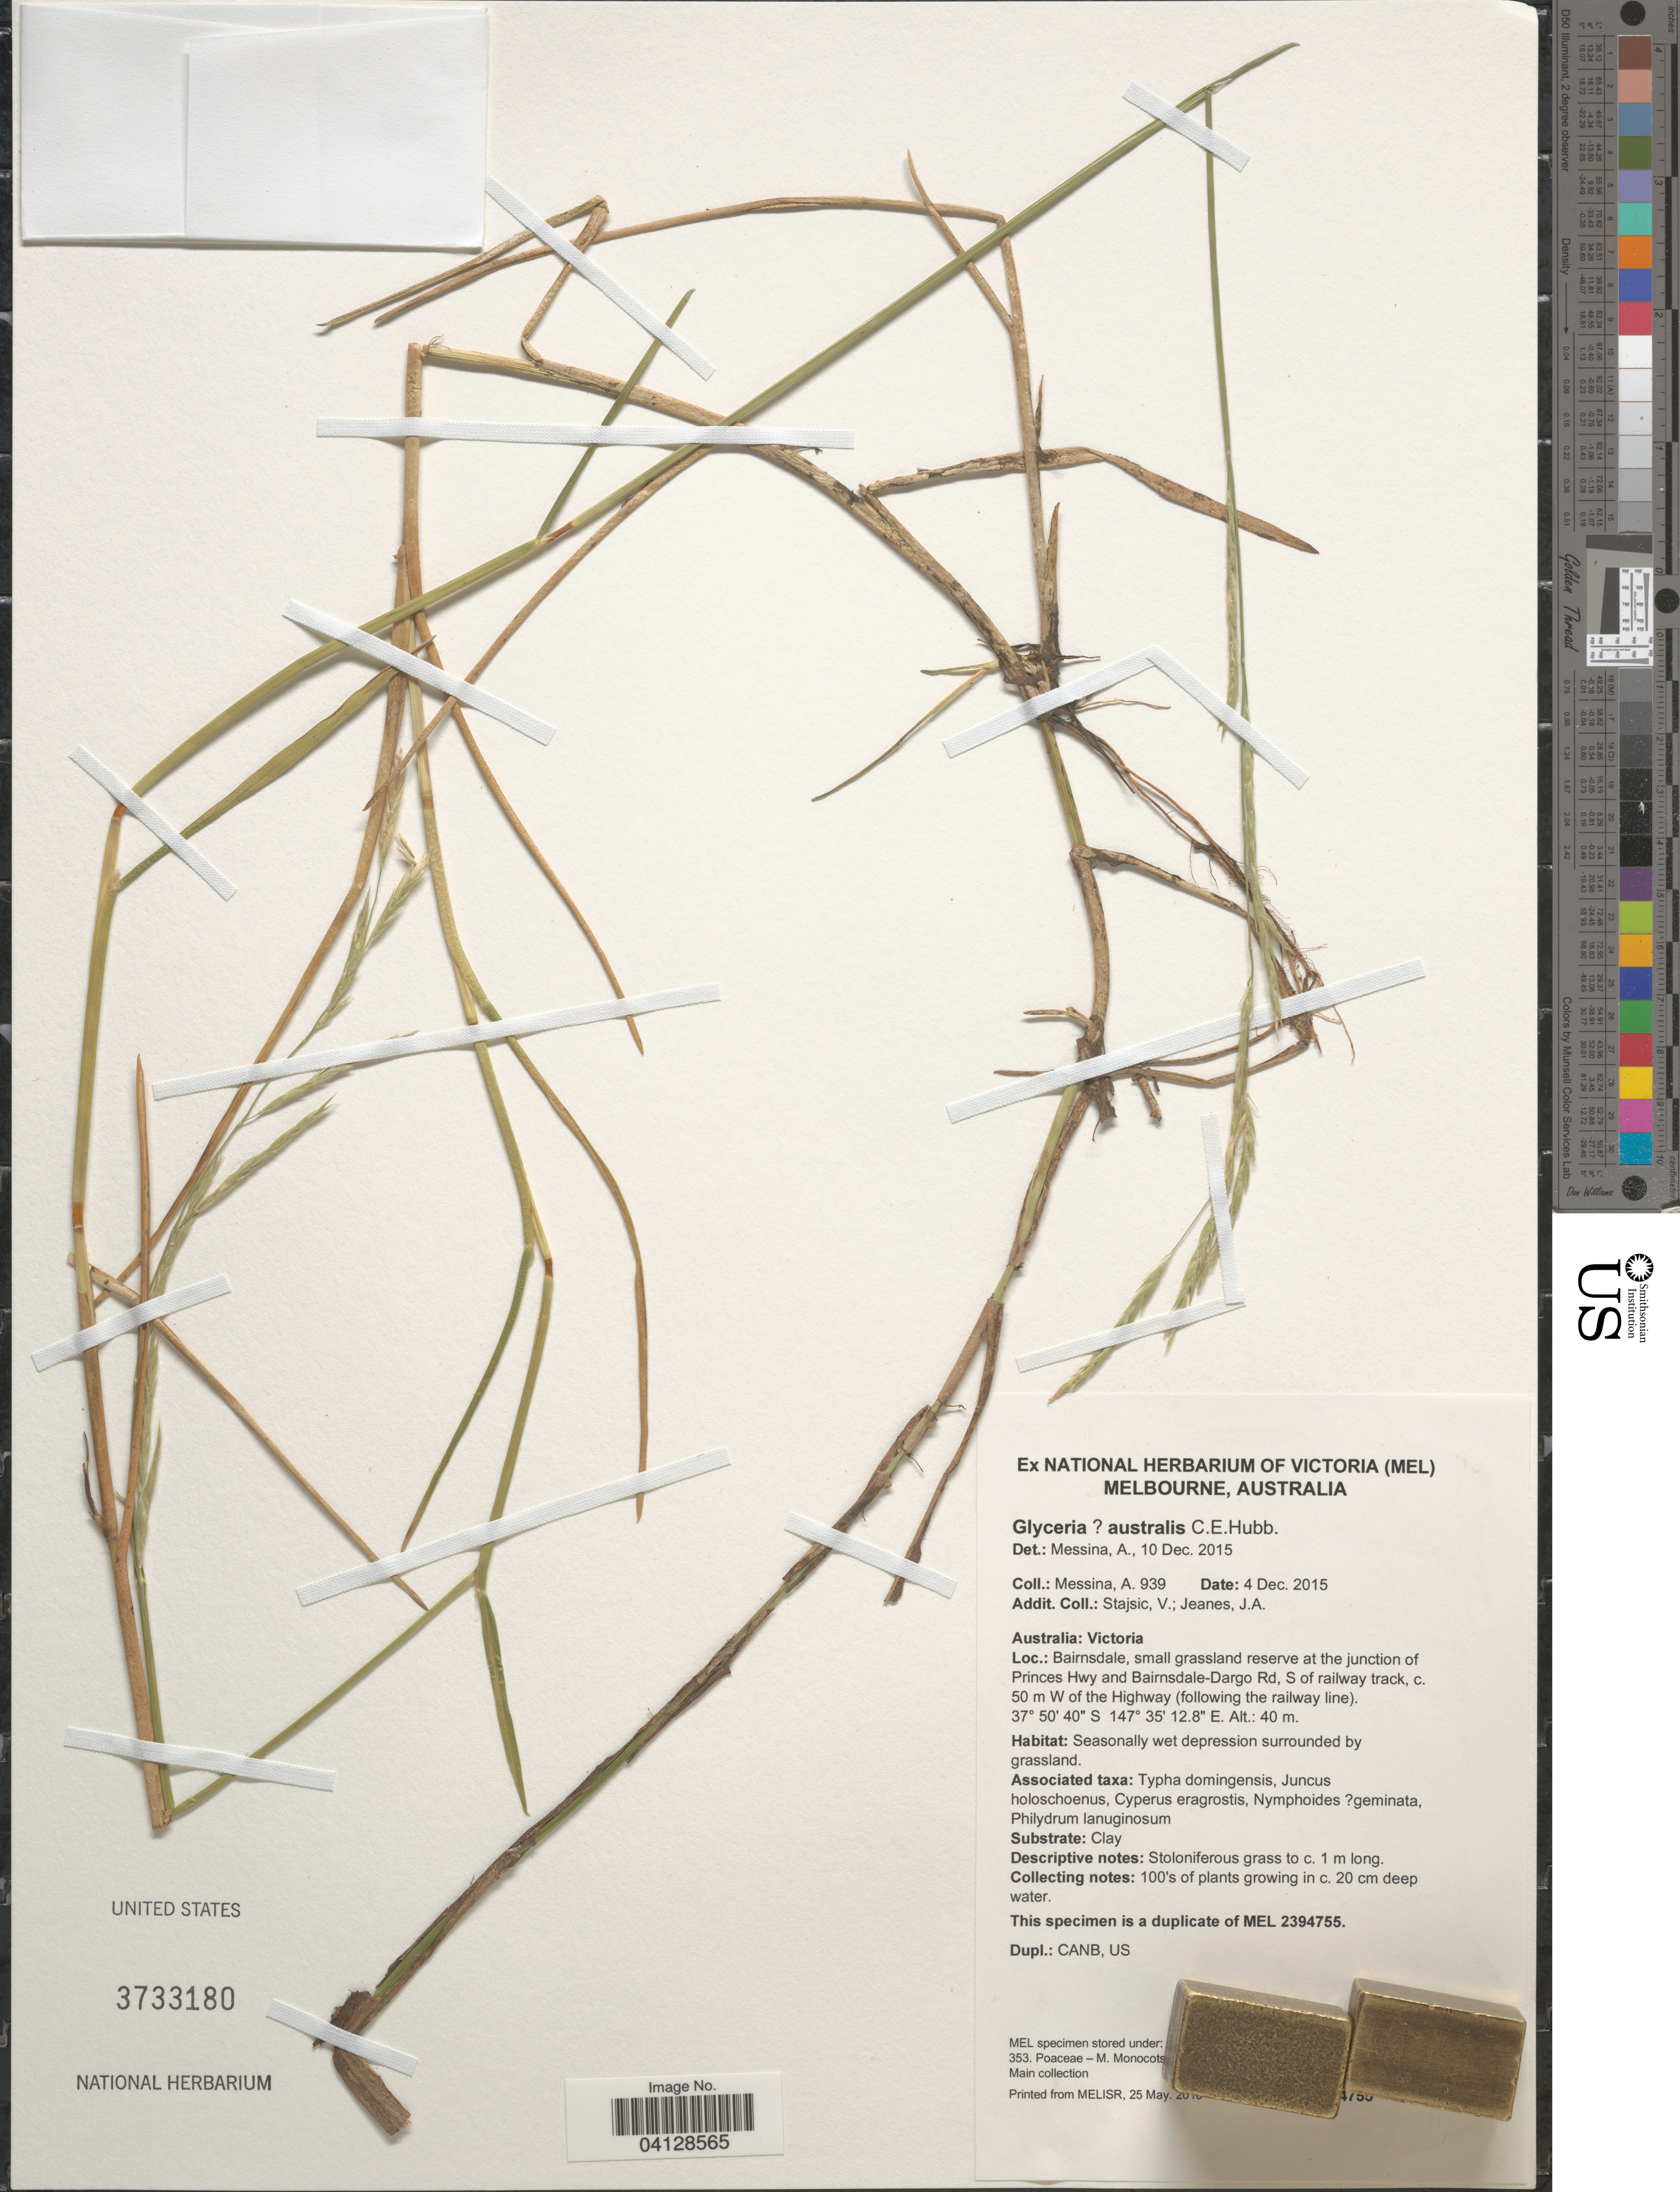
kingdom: Plantae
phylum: Tracheophyta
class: Liliopsida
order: Poales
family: Poaceae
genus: Glyceria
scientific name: Glyceria australis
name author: C.E. Hubb.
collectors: A. Messina, V. Stajsic & J. Jeanes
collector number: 939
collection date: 2015-12-04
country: Australia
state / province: Victoria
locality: Victoria. Bairnsdale, small grassland reserve at the junction of Princes Hwy and Bairnsdale-Dargo Rd, S of railway track, c. 50 m W of the Highway (following the railway line).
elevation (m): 40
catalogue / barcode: US 3733180